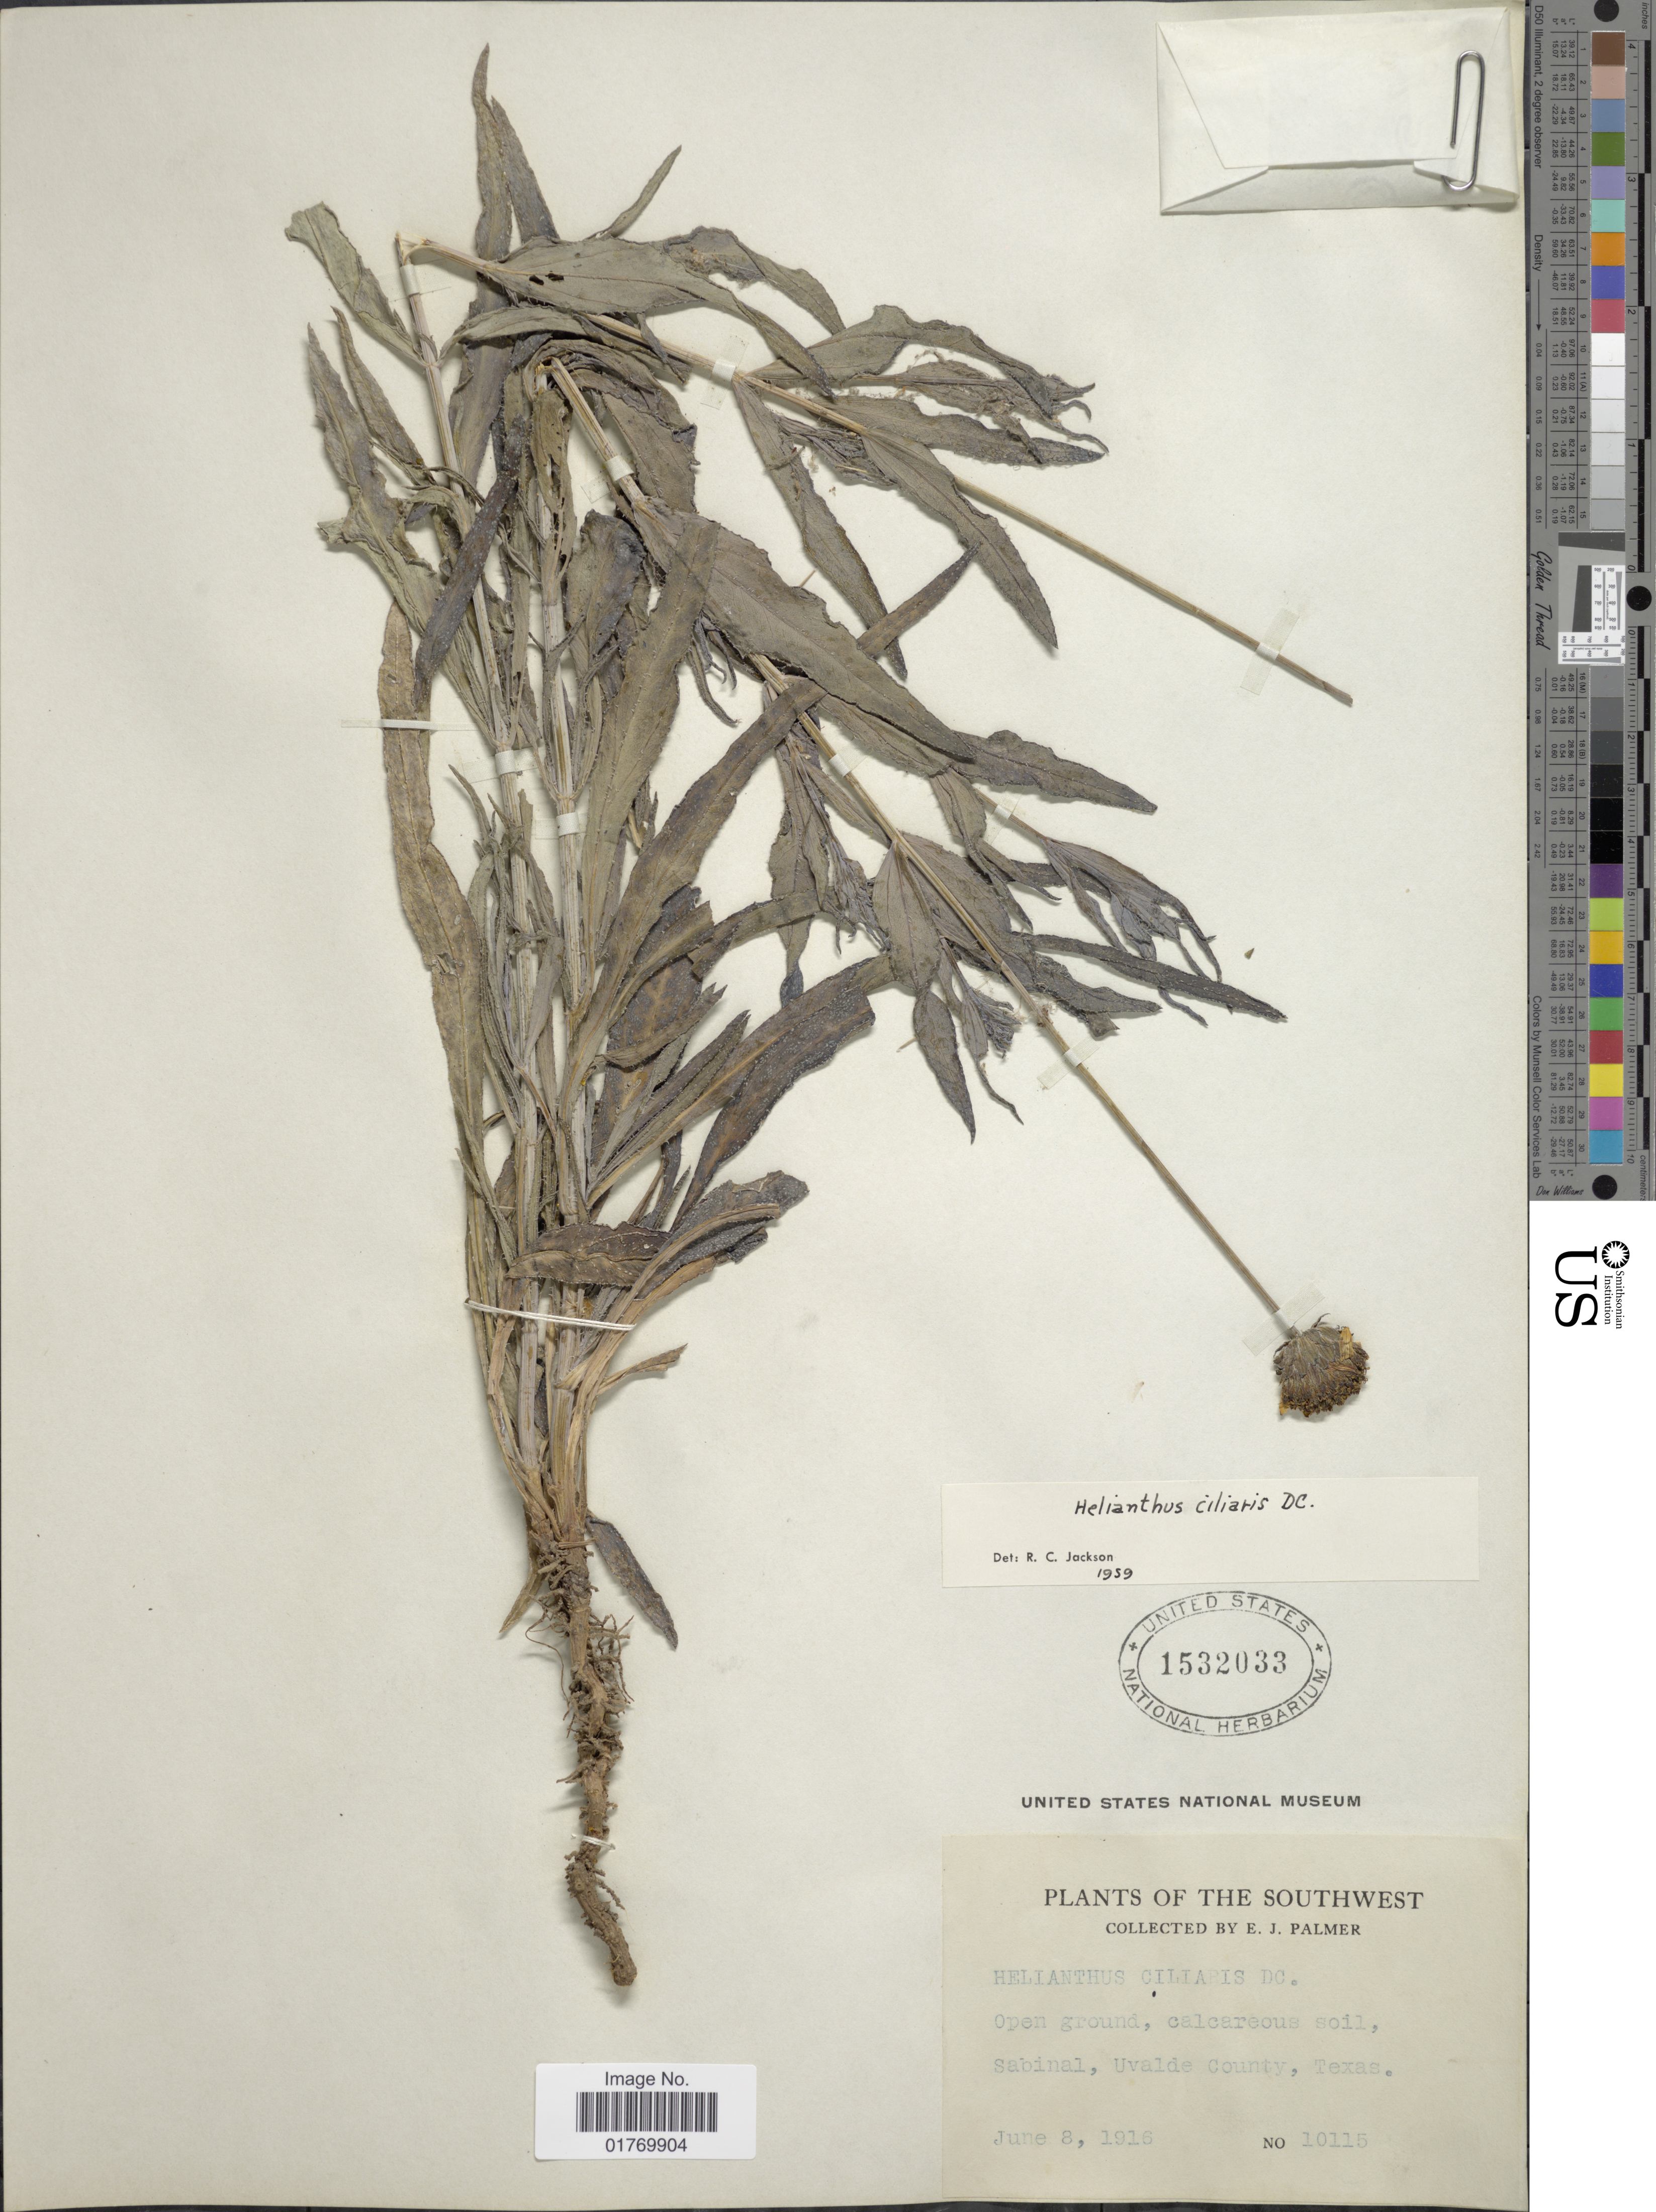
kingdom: Plantae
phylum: Tracheophyta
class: Magnoliopsida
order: Asterales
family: Asteraceae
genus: Helianthus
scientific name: Helianthus ciliaris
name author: DC.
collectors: E. J. Palmer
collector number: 10115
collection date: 1916-06-08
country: United States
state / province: Texas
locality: The Southwest, Sabinal, Uvalde County, Texas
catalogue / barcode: US 1532033